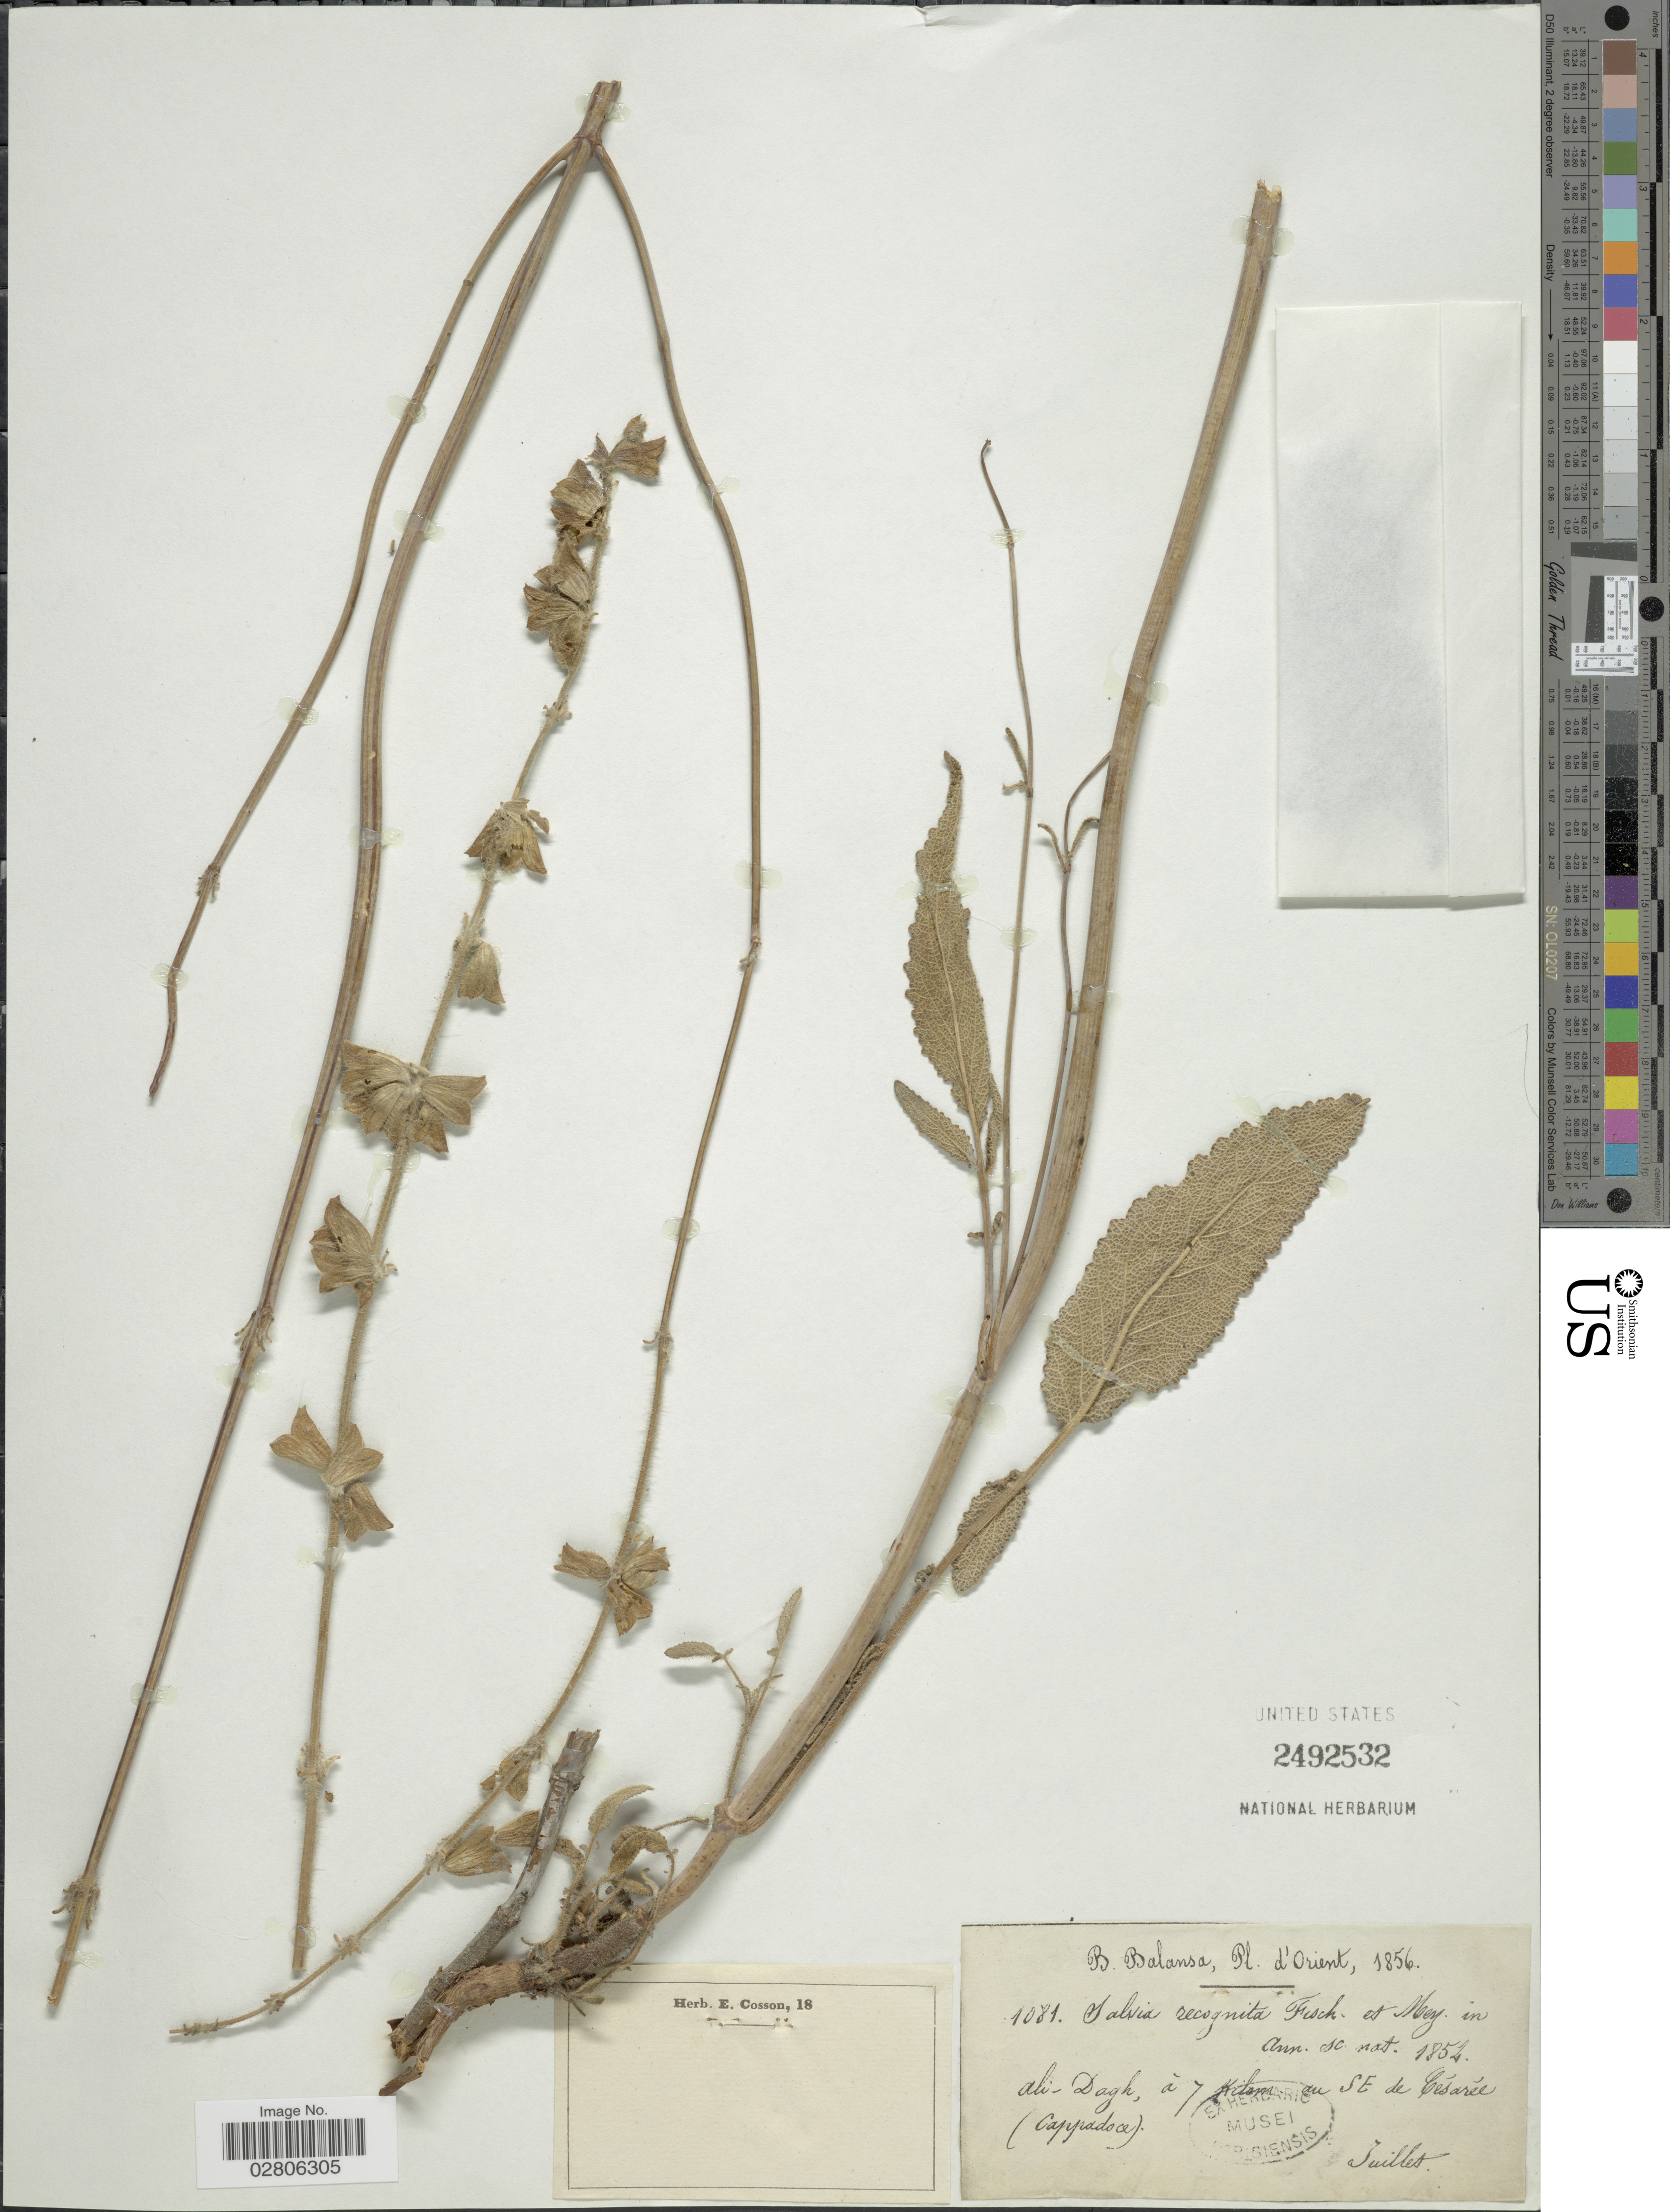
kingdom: Plantae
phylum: Tracheophyta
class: Magnoliopsida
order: Lamiales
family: Lamiaceae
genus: Salvia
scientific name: Salvia recognita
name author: Fisch. & C.A. Mey.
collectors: B. Balansa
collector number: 1081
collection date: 1856-07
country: Turkey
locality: D'Orient, Ali-Dagh, à 7 Kilom. au SE de Césarée (Cappadoce).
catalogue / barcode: US 2492532